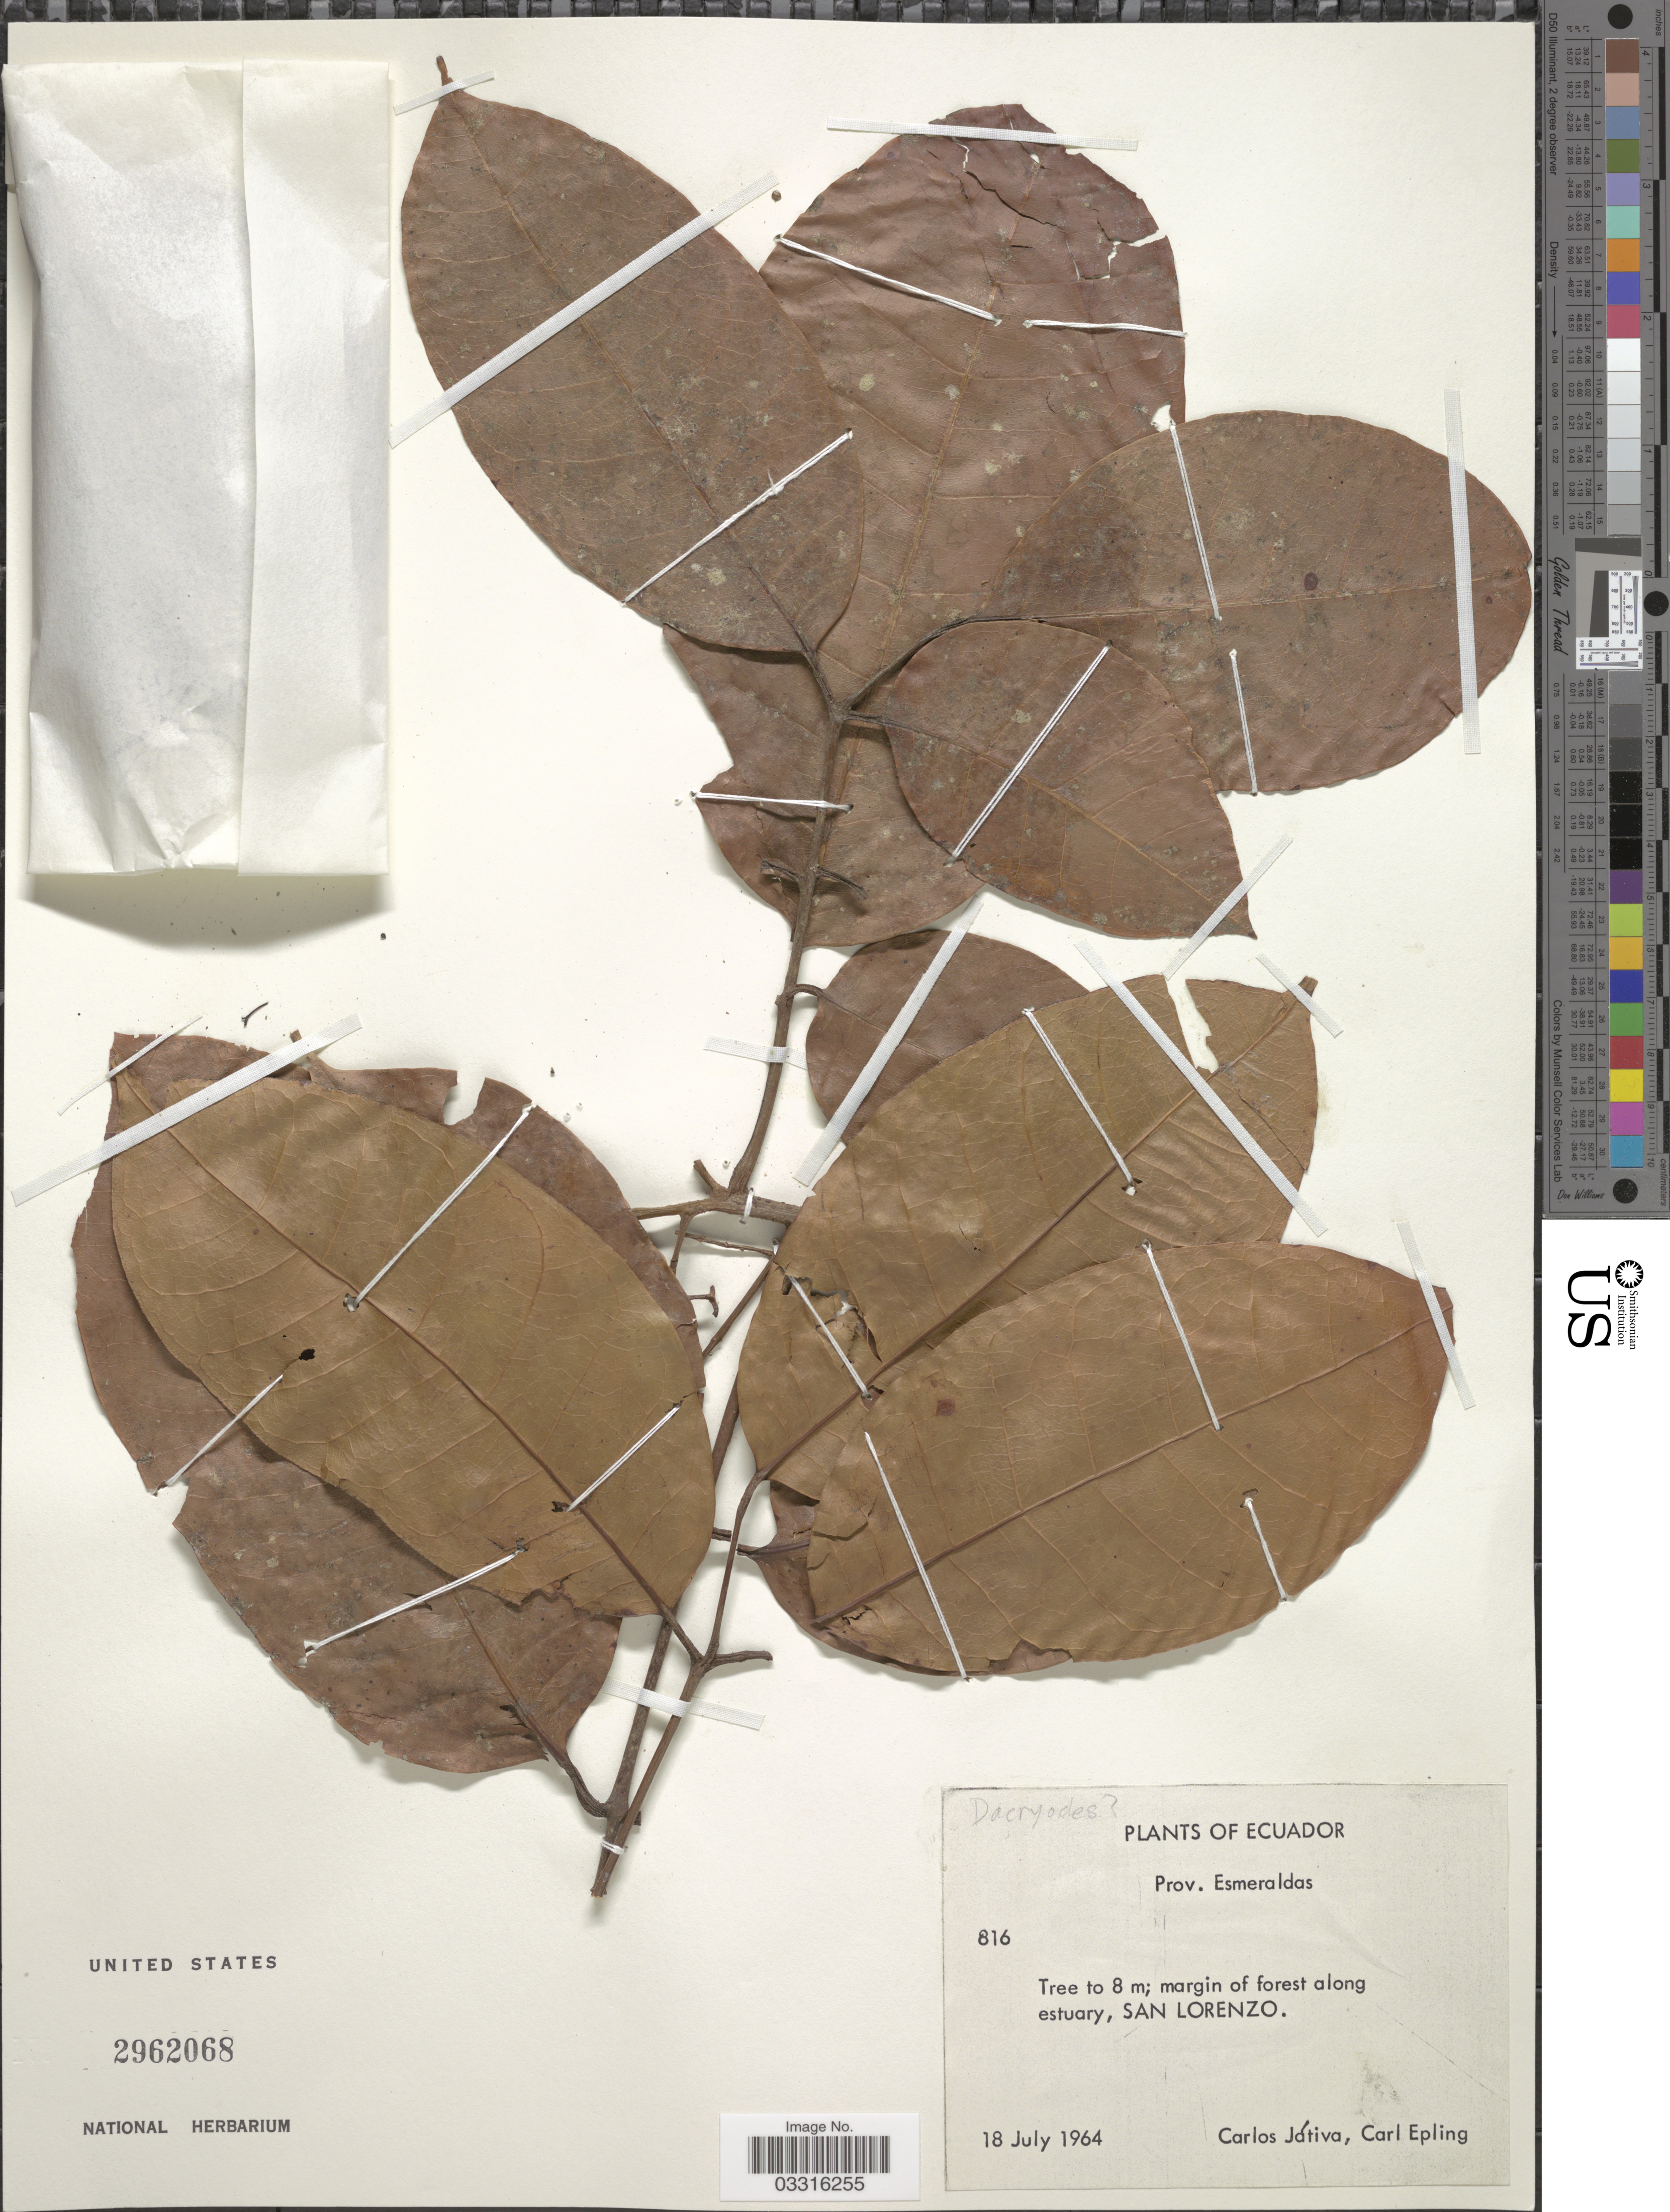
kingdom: Plantae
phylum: Tracheophyta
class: Magnoliopsida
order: Sapindales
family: Burseraceae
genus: Dacryodes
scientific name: Dacryodes sp.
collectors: C. D. Játiva & C. C. Epling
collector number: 816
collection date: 1964-07-18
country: Ecuador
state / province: Esmeraldas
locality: Margin of forest along estuary, San Lorenzo.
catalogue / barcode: US 2962068